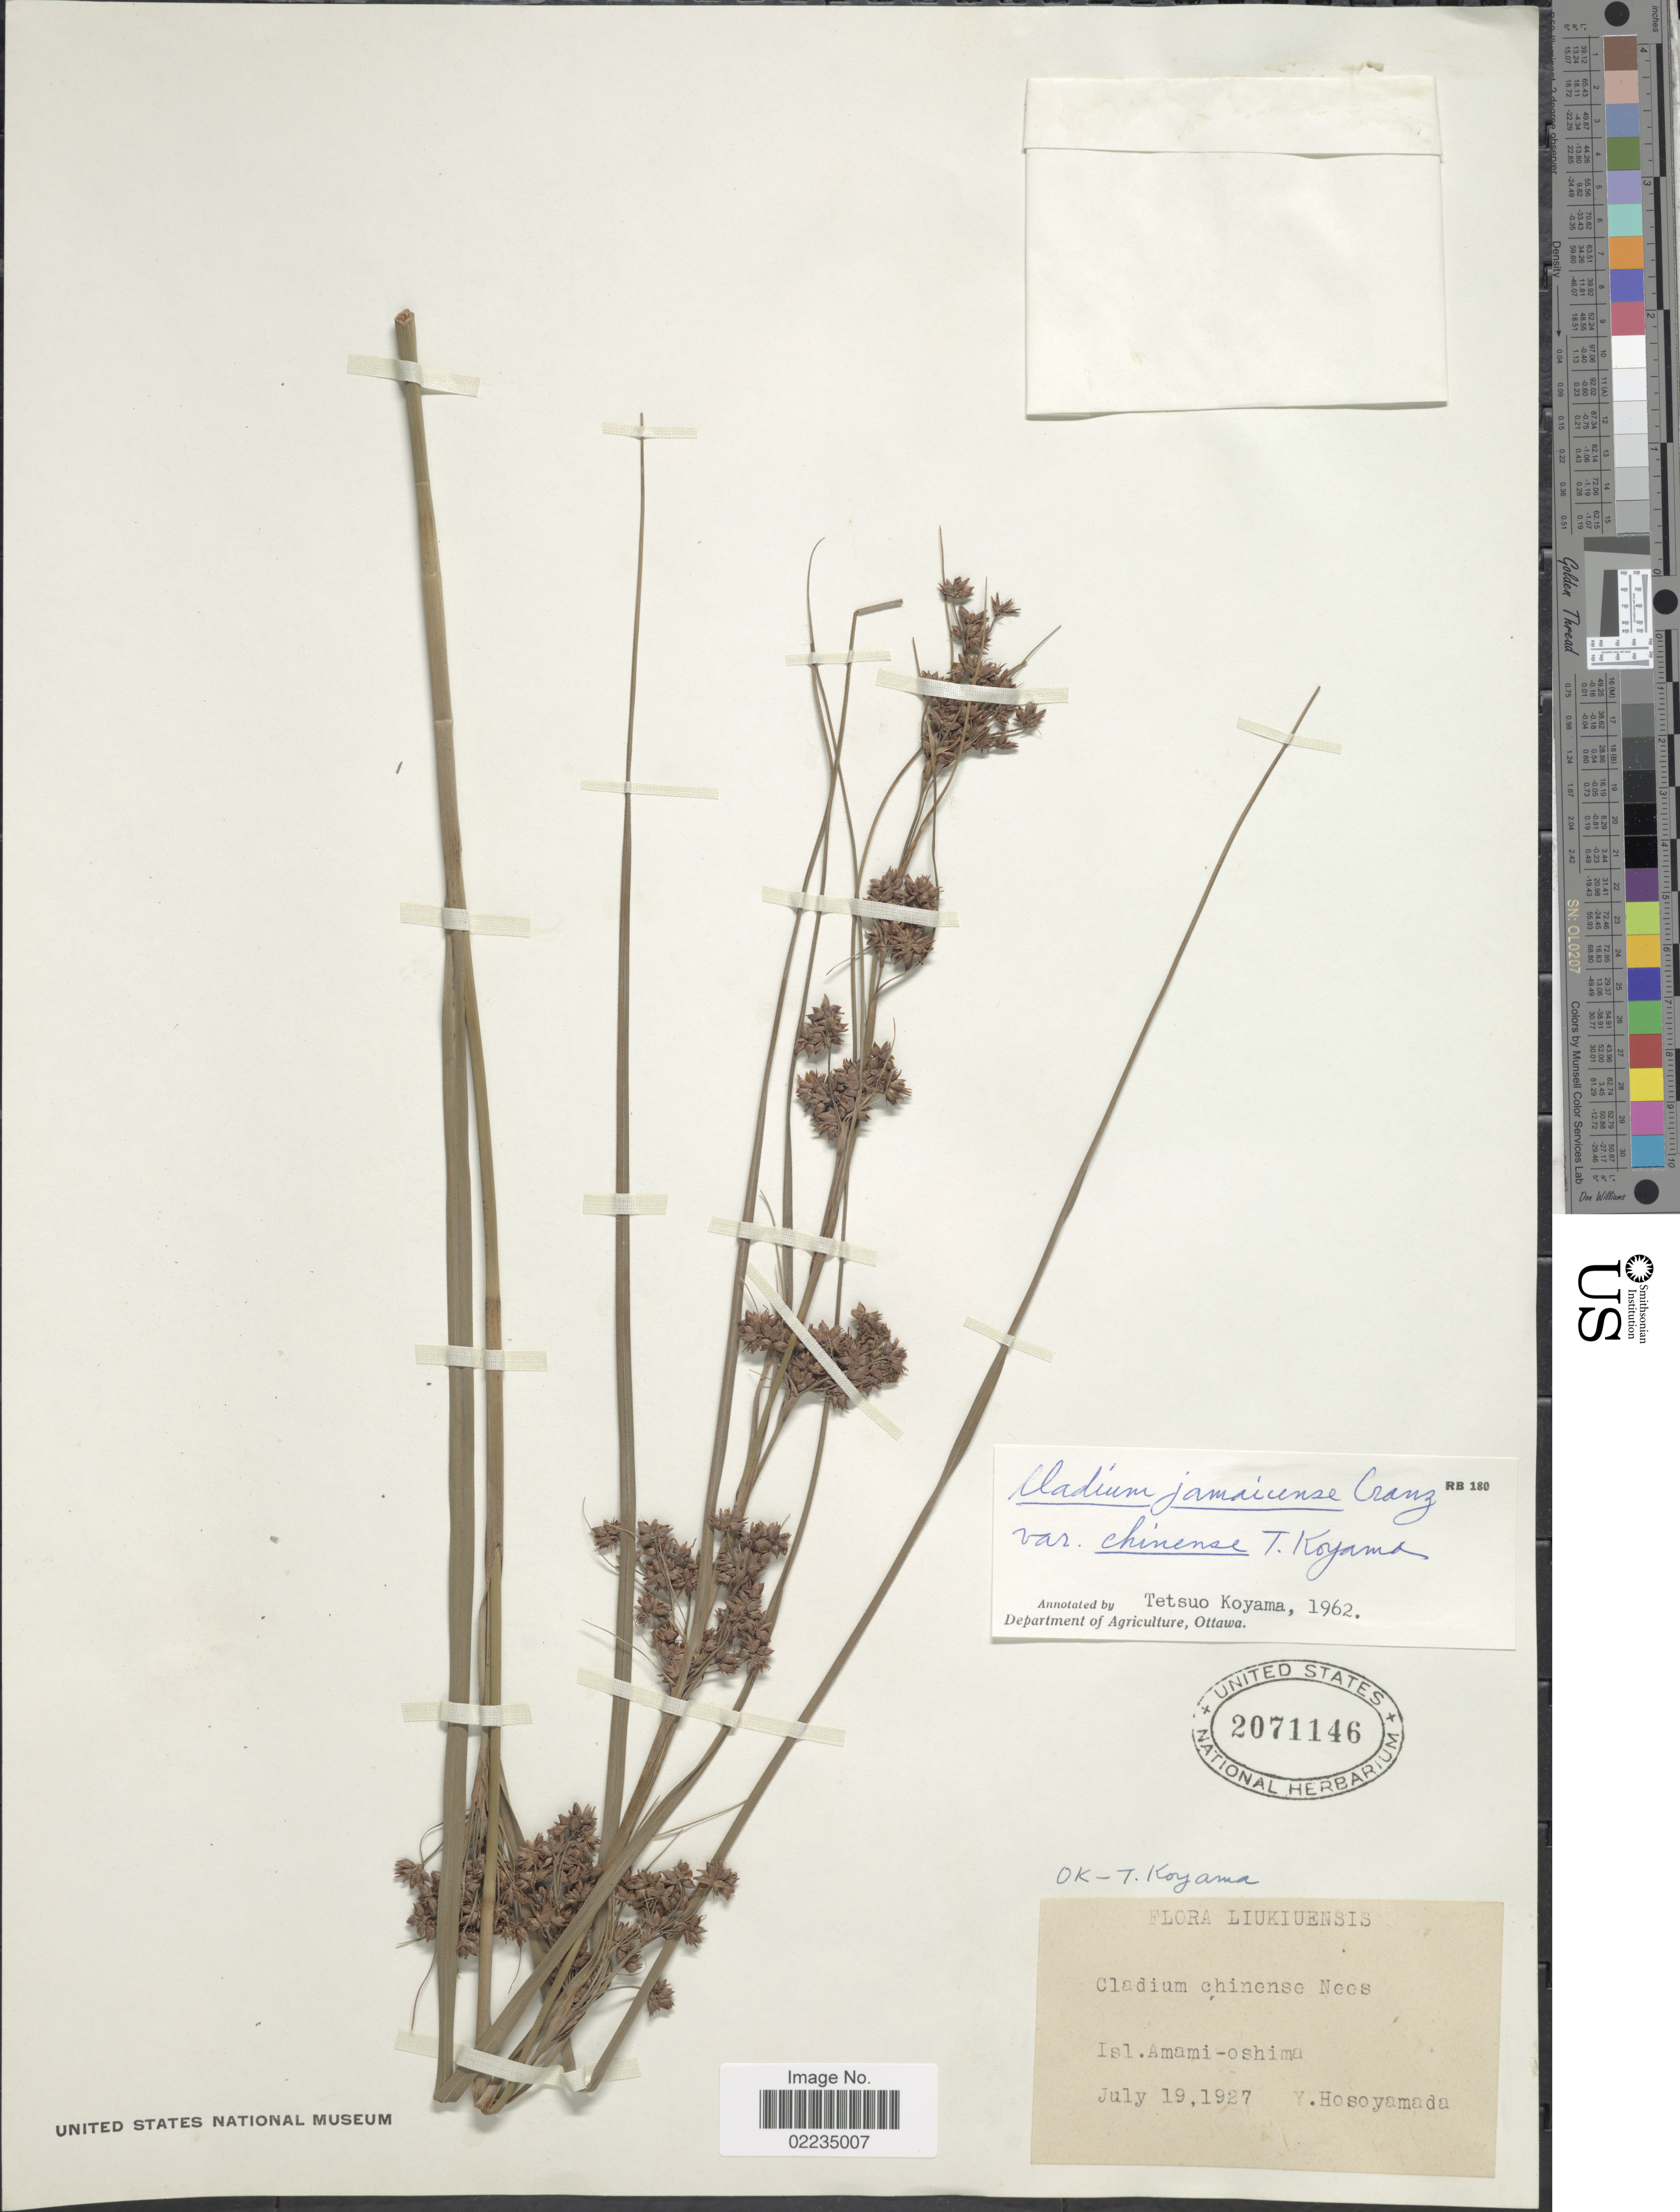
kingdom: Plantae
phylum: Tracheophyta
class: Liliopsida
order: Poales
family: Cyperaceae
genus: Cladium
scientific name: Cladium jamaicense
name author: Crantz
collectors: Y. Hosoyamada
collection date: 1927-07-19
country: Japan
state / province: Okinawa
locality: Isl. Amami-oshima, Liukiuensis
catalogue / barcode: US 2071146